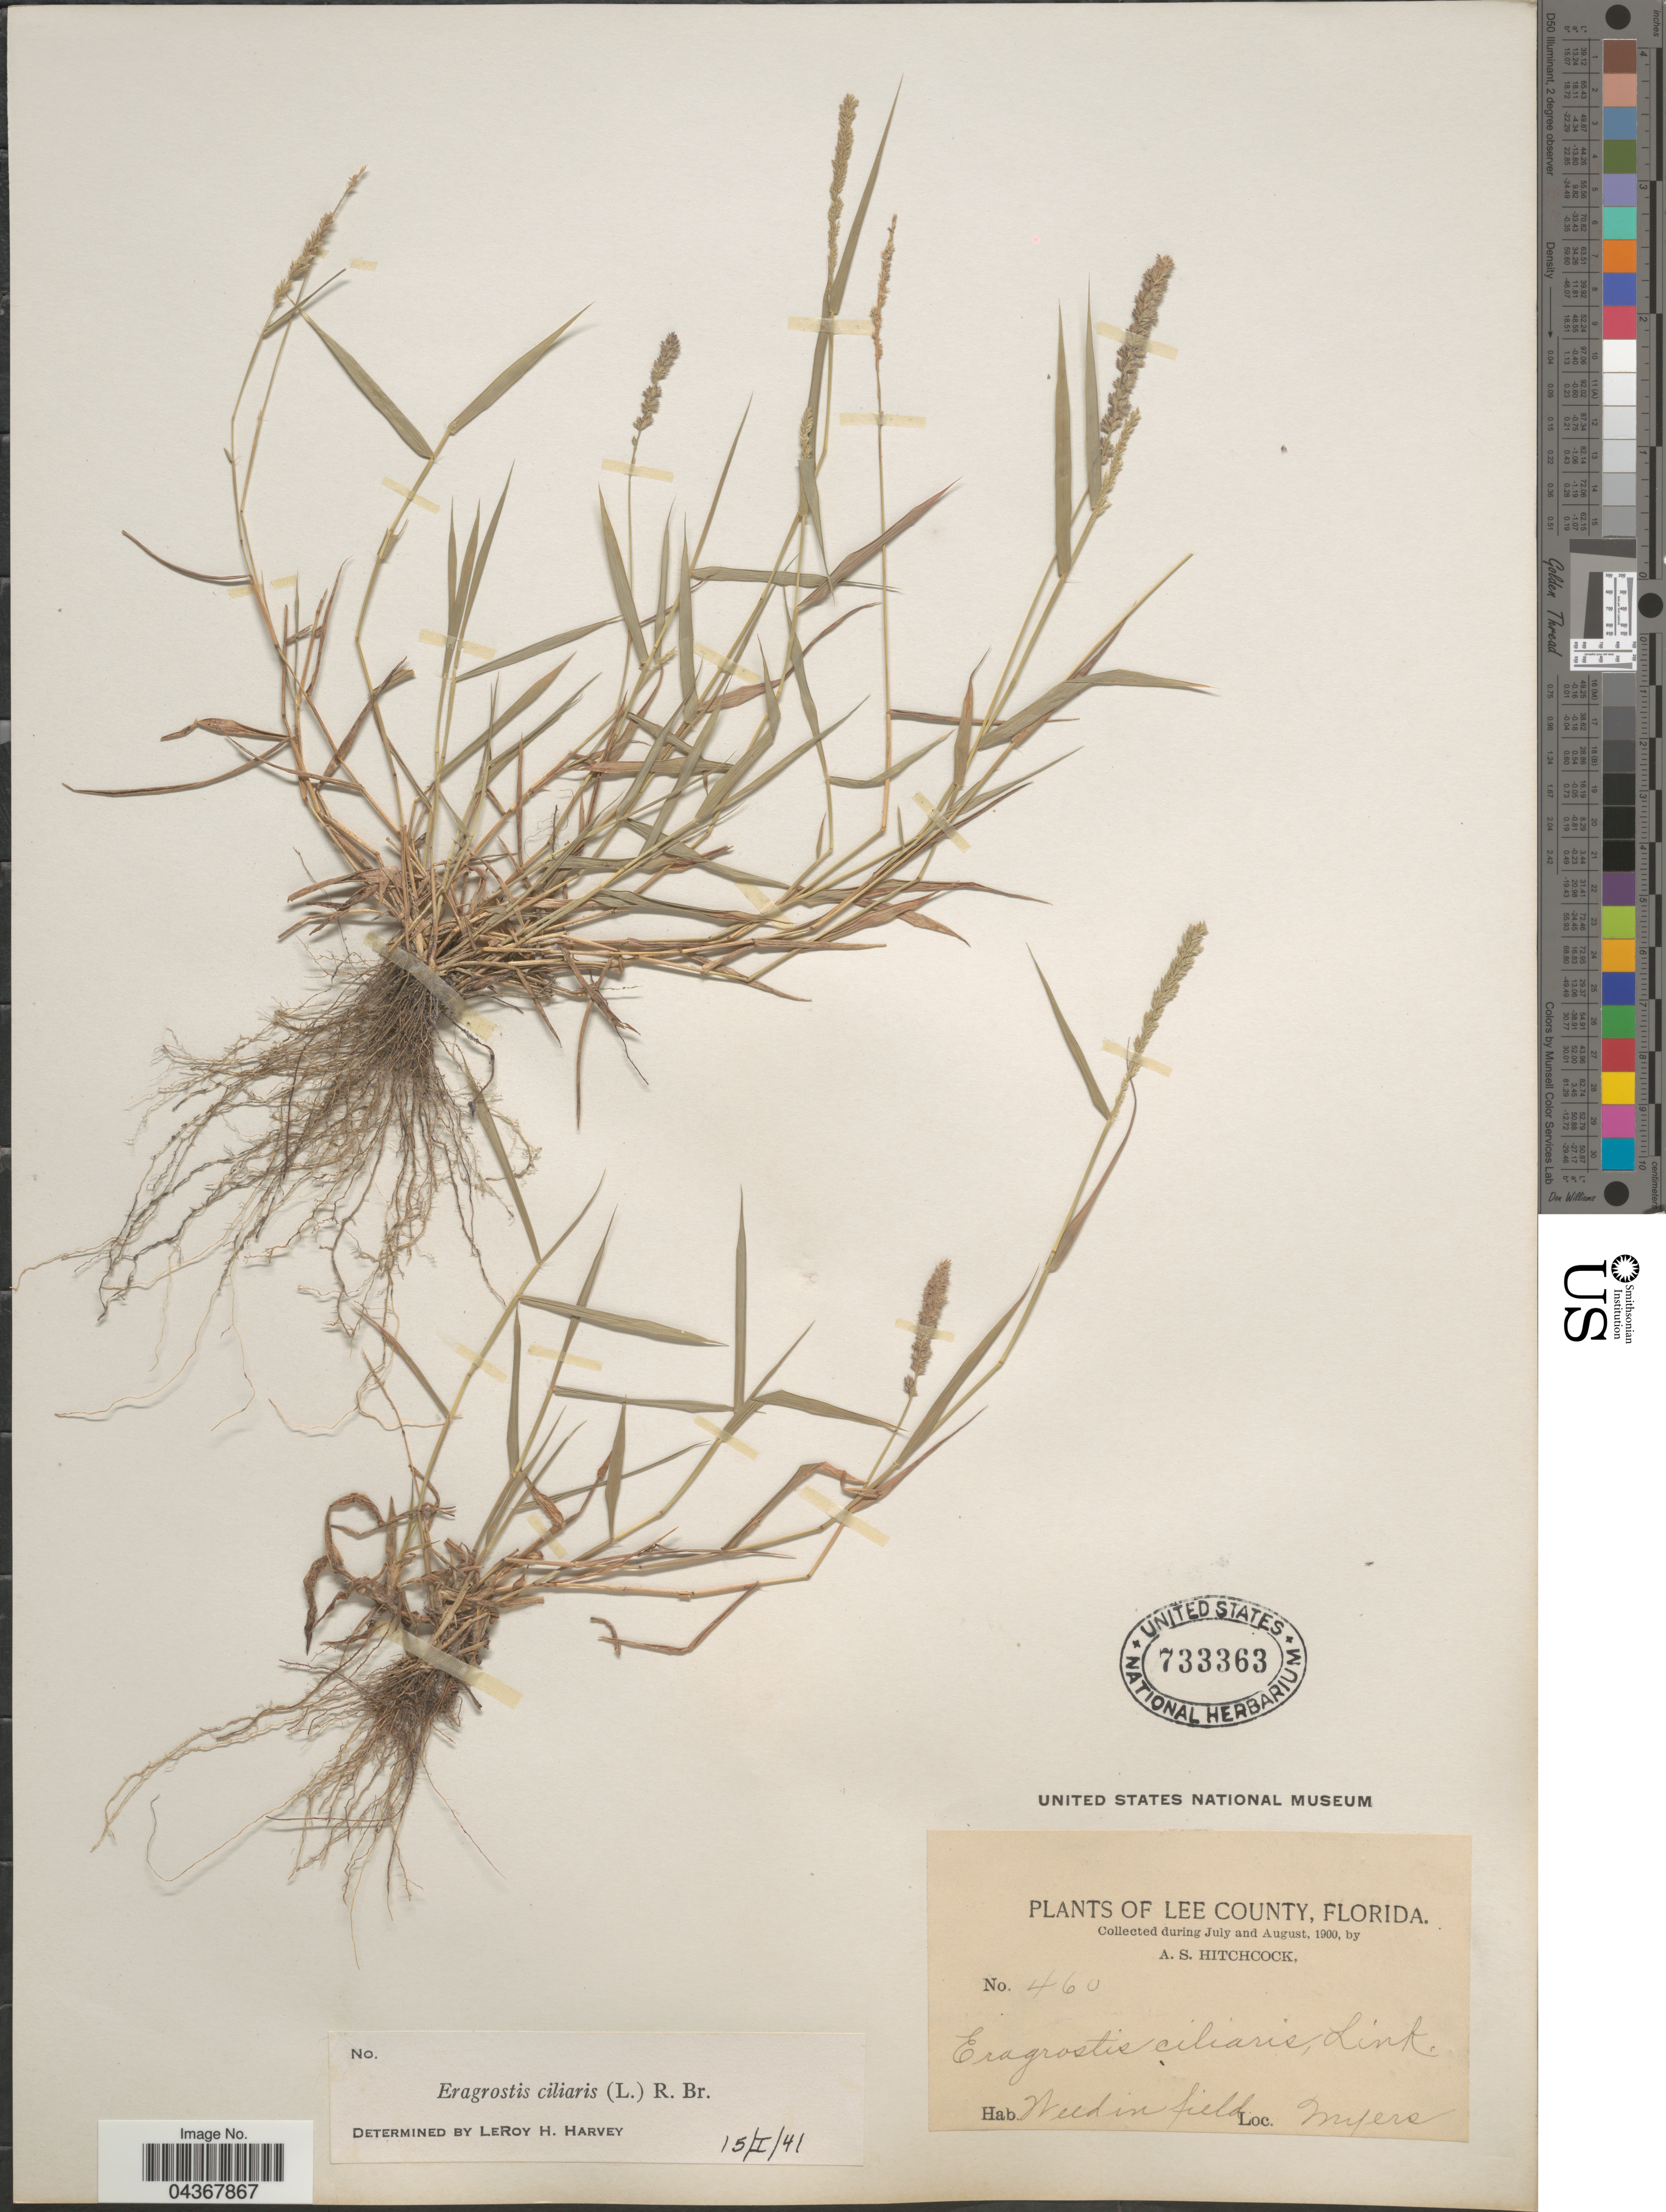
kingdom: Plantae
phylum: Tracheophyta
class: Liliopsida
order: Poales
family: Poaceae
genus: Eragrostis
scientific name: Eragrostis ciliaris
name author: (L.) R. Br.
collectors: A. S. Hitchcock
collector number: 460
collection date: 1900-07/1900-08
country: United States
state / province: Florida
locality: Lee County. Myers.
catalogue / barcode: US 733363